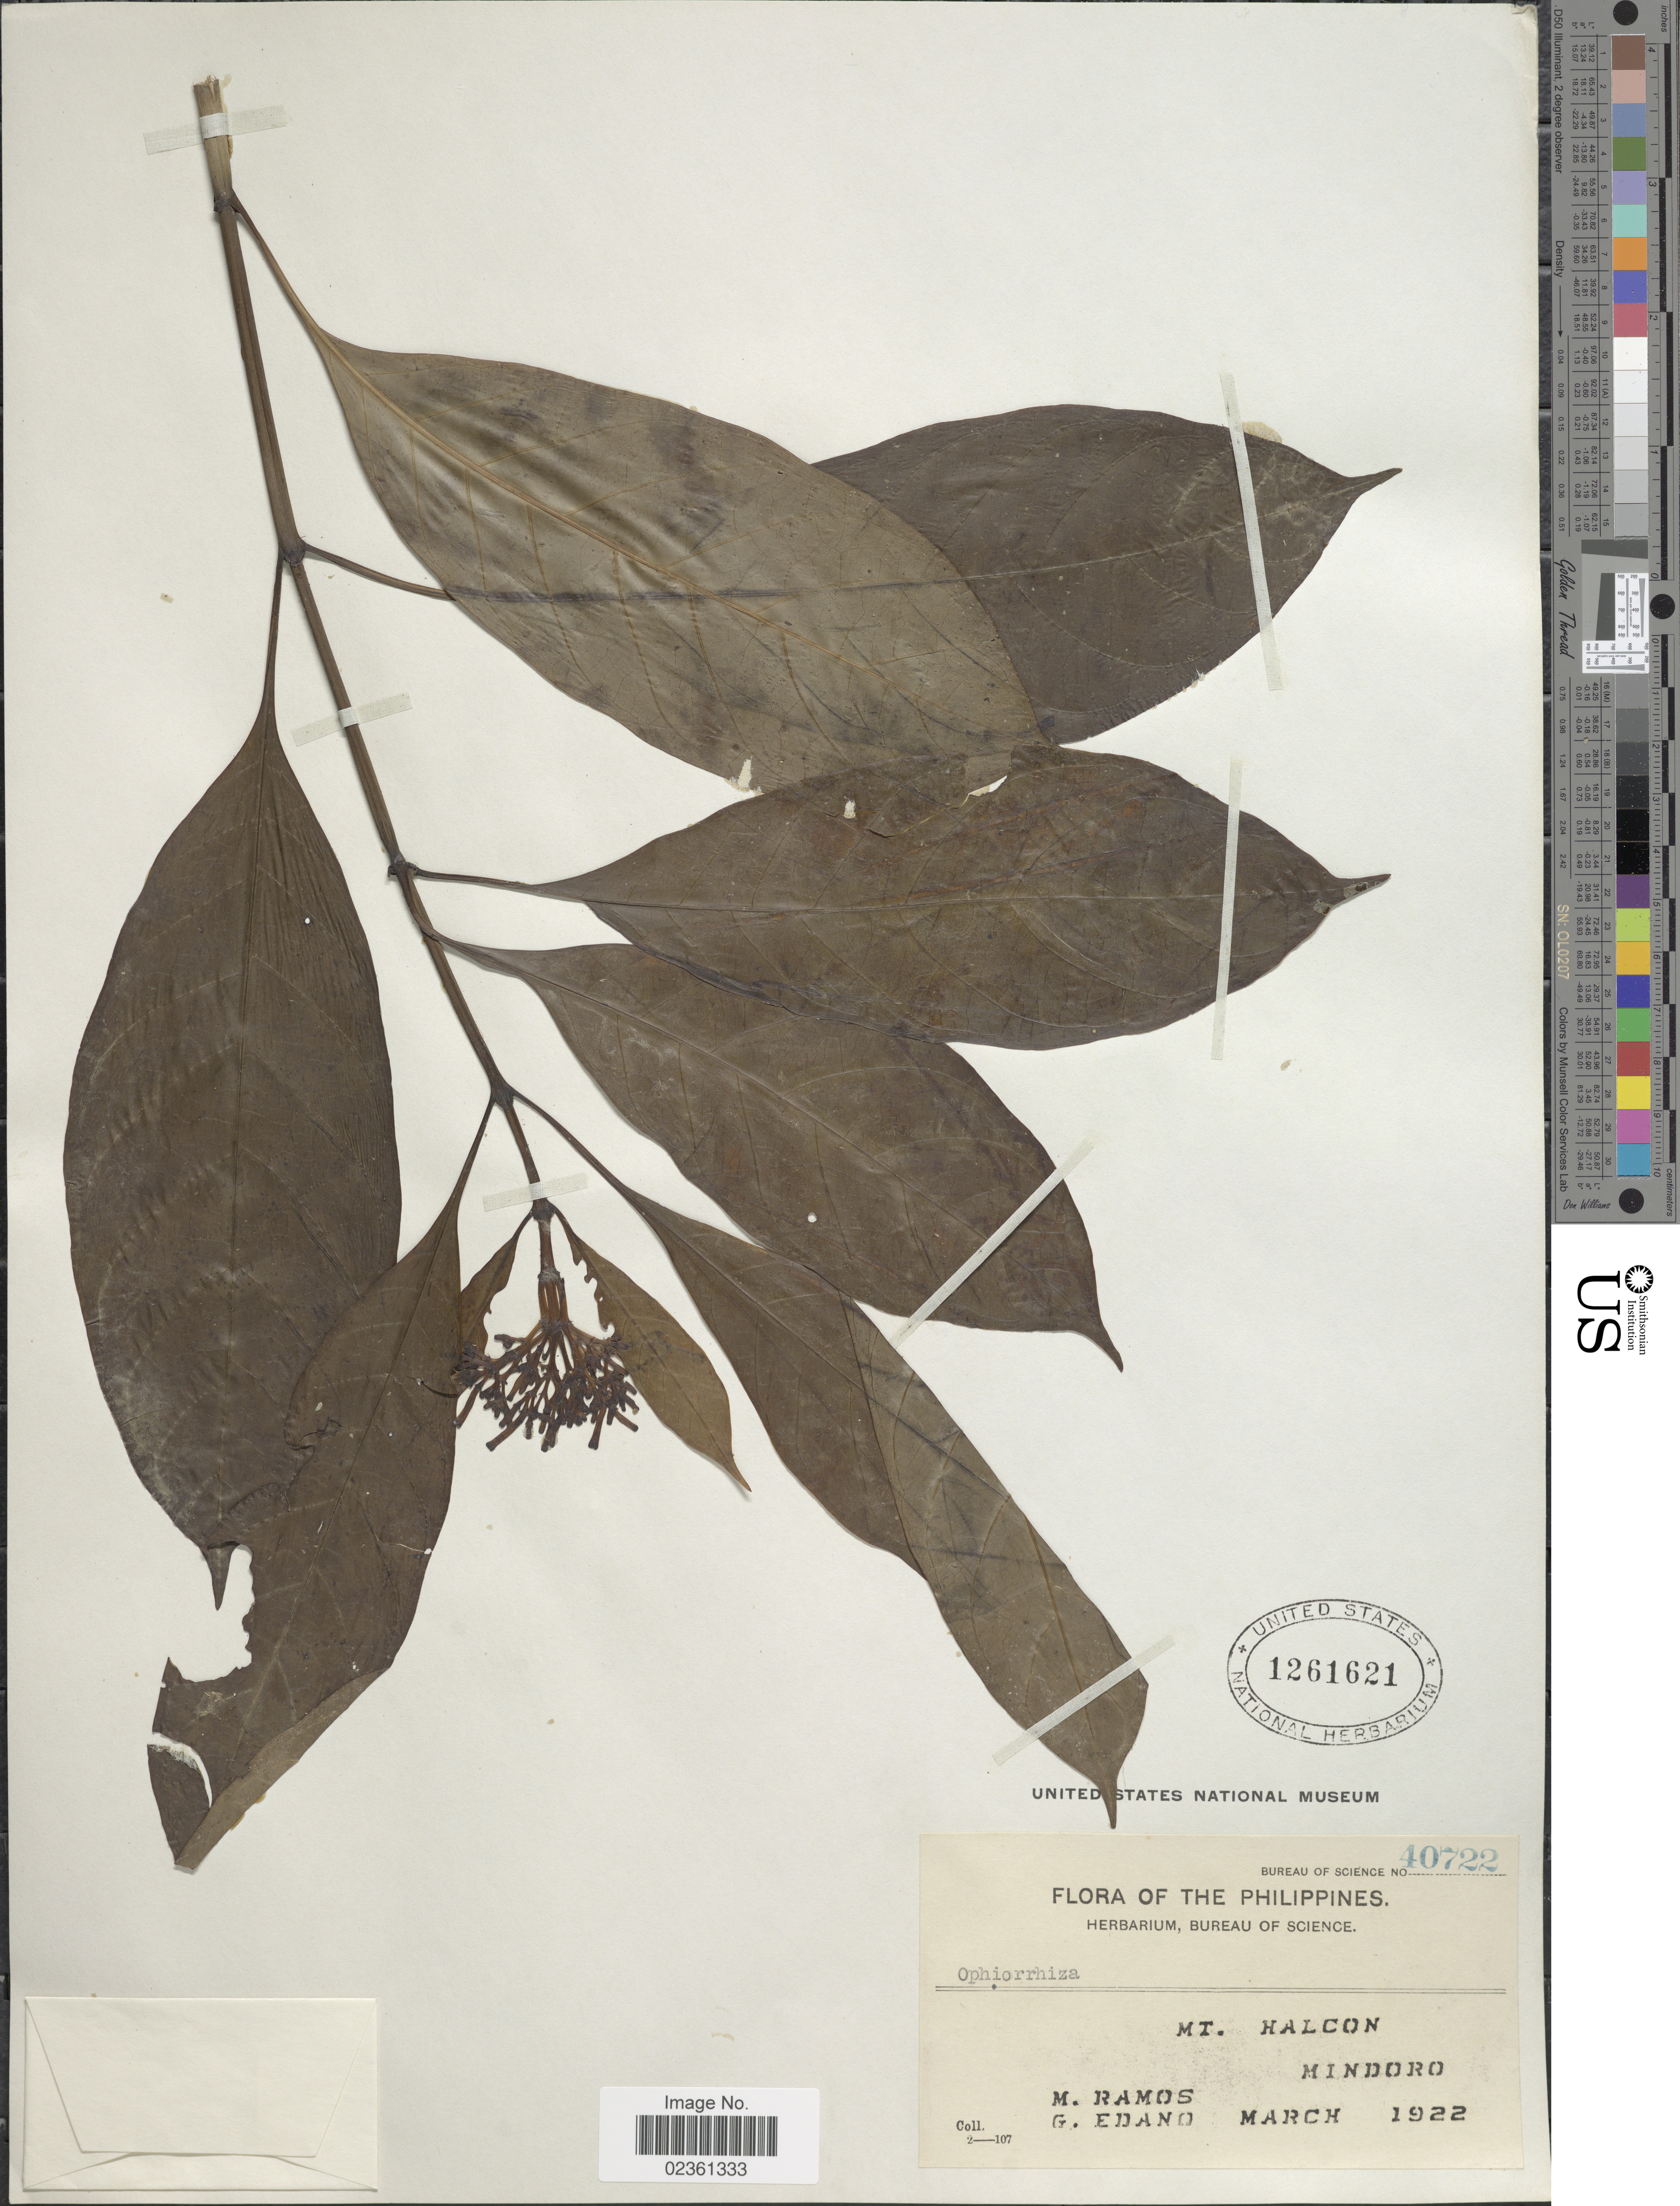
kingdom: Plantae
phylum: Tracheophyta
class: Magnoliopsida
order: Gentianales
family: Rubiaceae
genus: Ophiorrhiza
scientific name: Ophiorrhiza sp.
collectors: M. Ramos & G. Edaño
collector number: Bureau of Science 40722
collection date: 1922-03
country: Philippines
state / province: Mimaropa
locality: Mt. Halcon, Mindoro.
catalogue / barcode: US 1261621